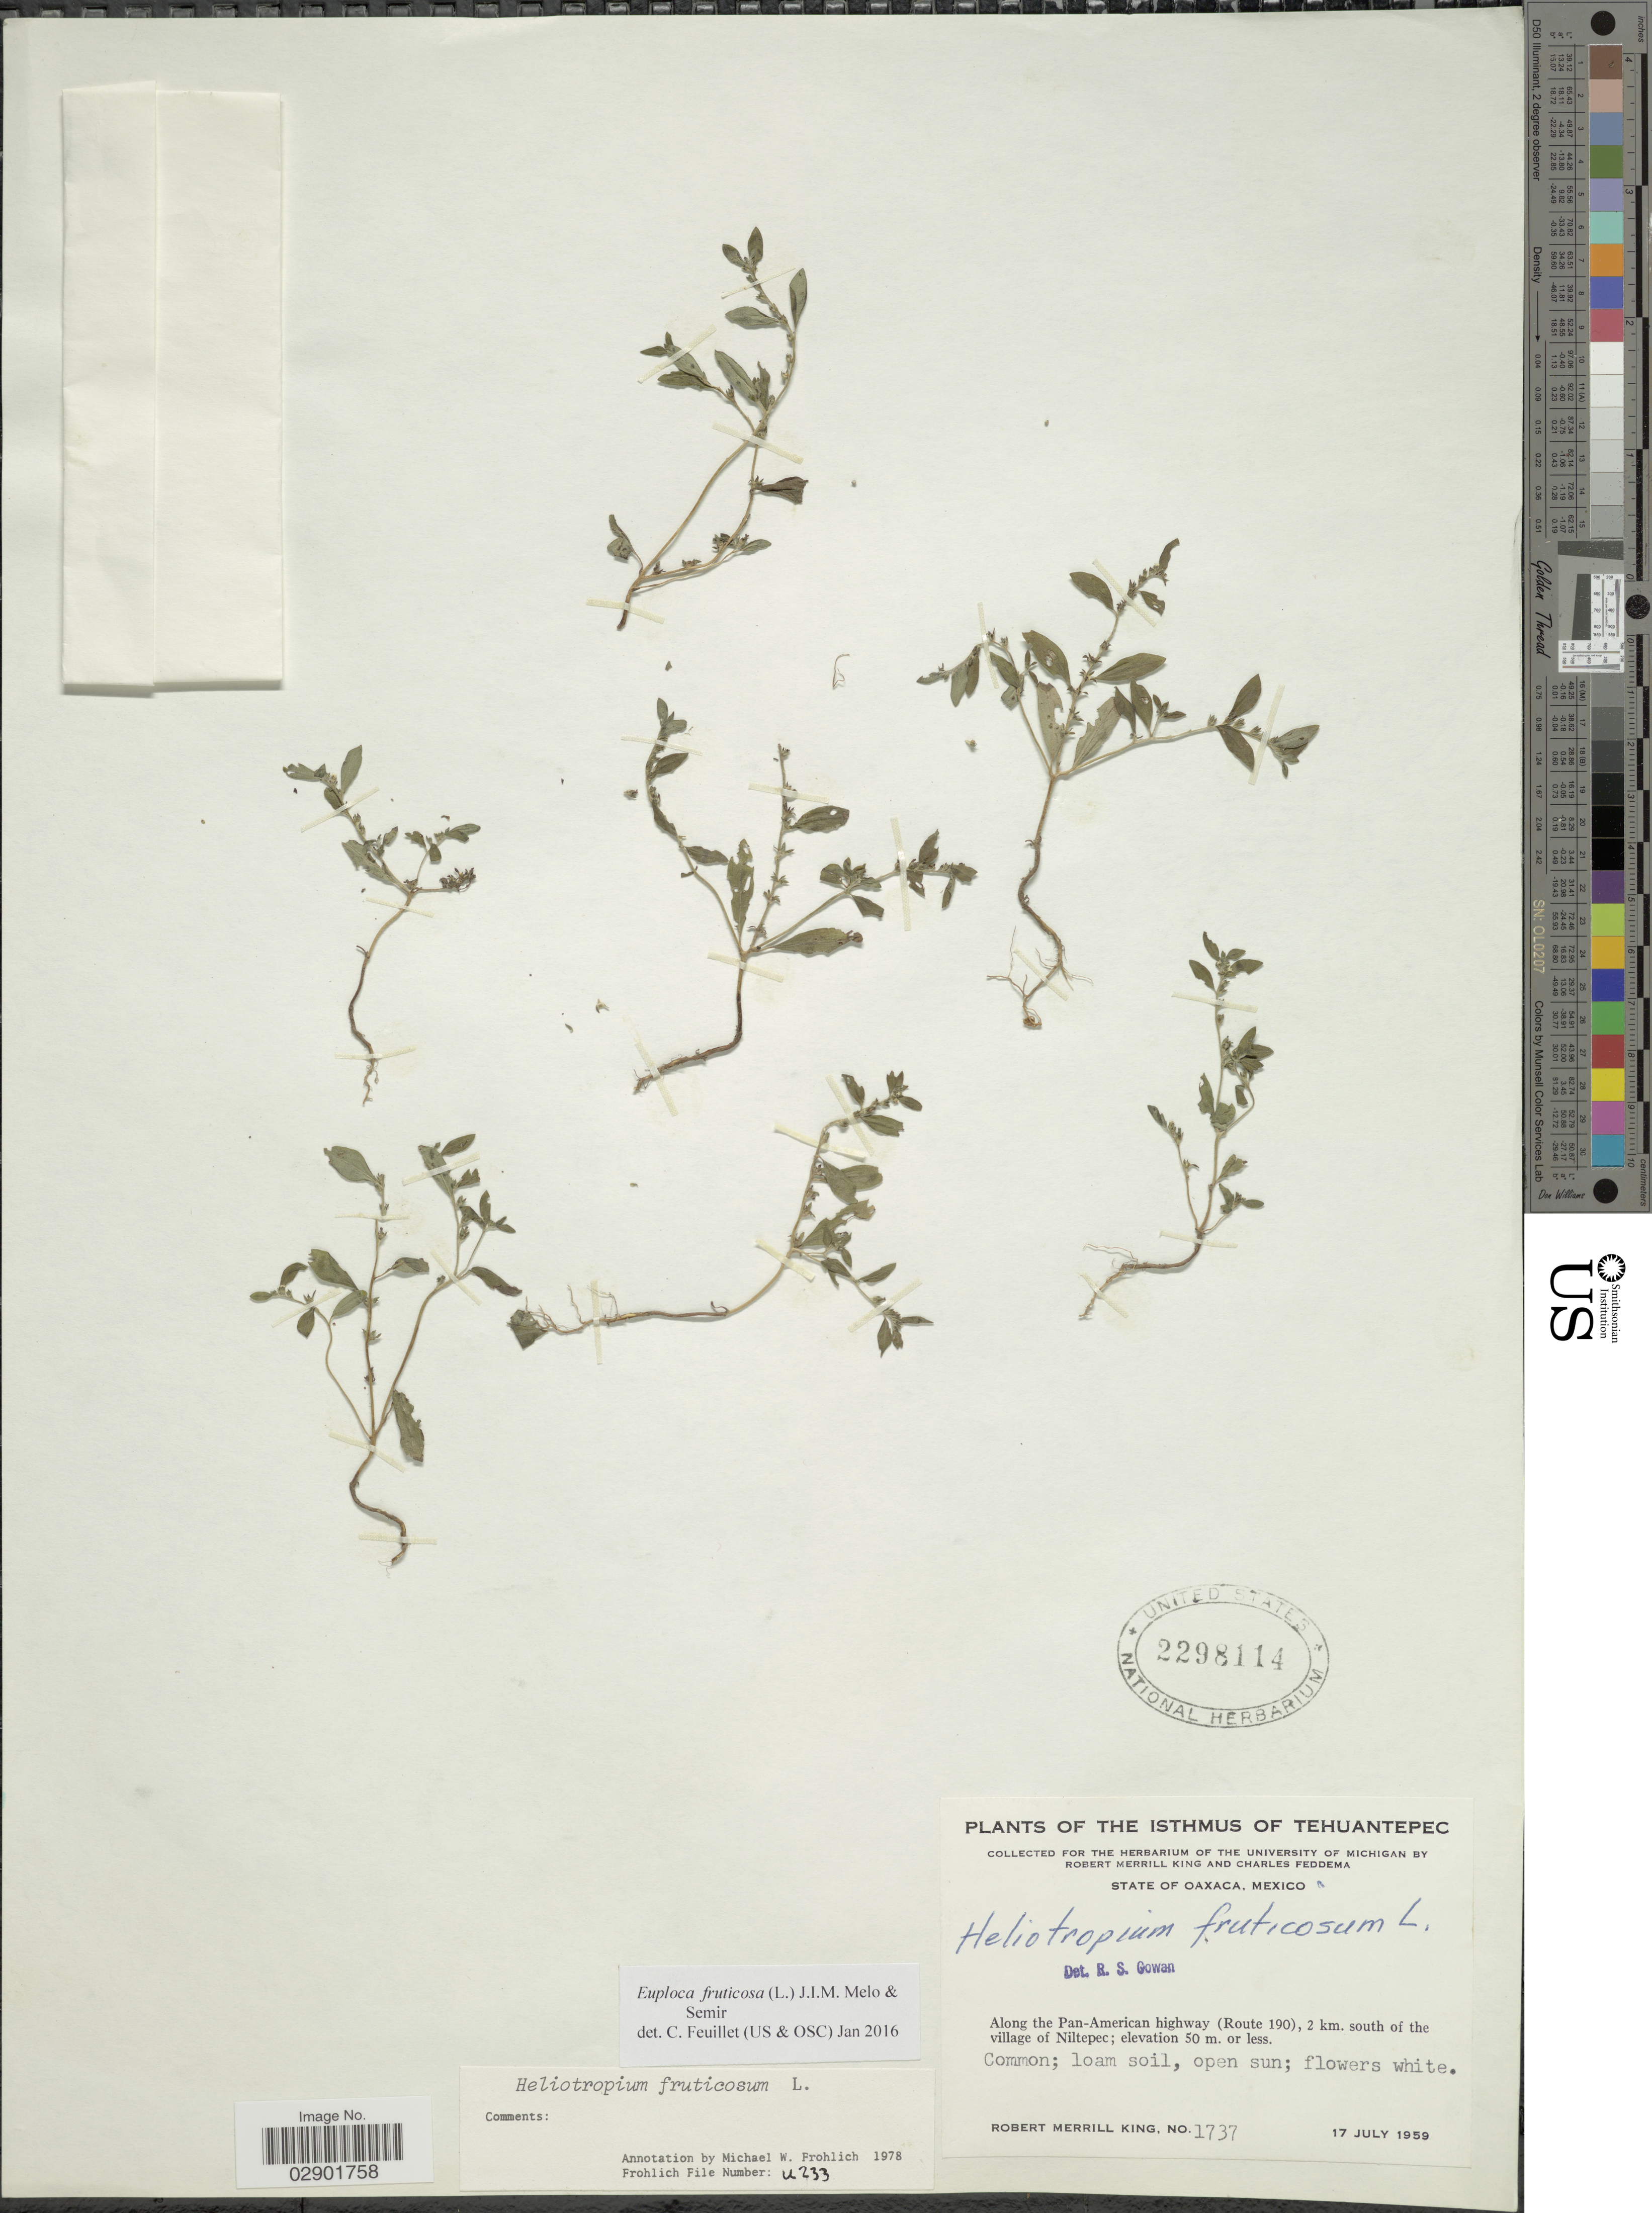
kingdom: Plantae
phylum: Tracheophyta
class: Magnoliopsida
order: Boraginales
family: Heliotropiaceae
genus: Euploca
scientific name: Euploca fruticosa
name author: (L.) J.I.M. Melo & Semir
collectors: R. M. King & C. Feddema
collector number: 1737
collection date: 1959-07-17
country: Mexico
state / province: Oaxaca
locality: Isthmus of Tehuantepec. Along the Pan-American highway (Route 190), 2 km. south of the village of Niltepec.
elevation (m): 50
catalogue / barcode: US 2298114